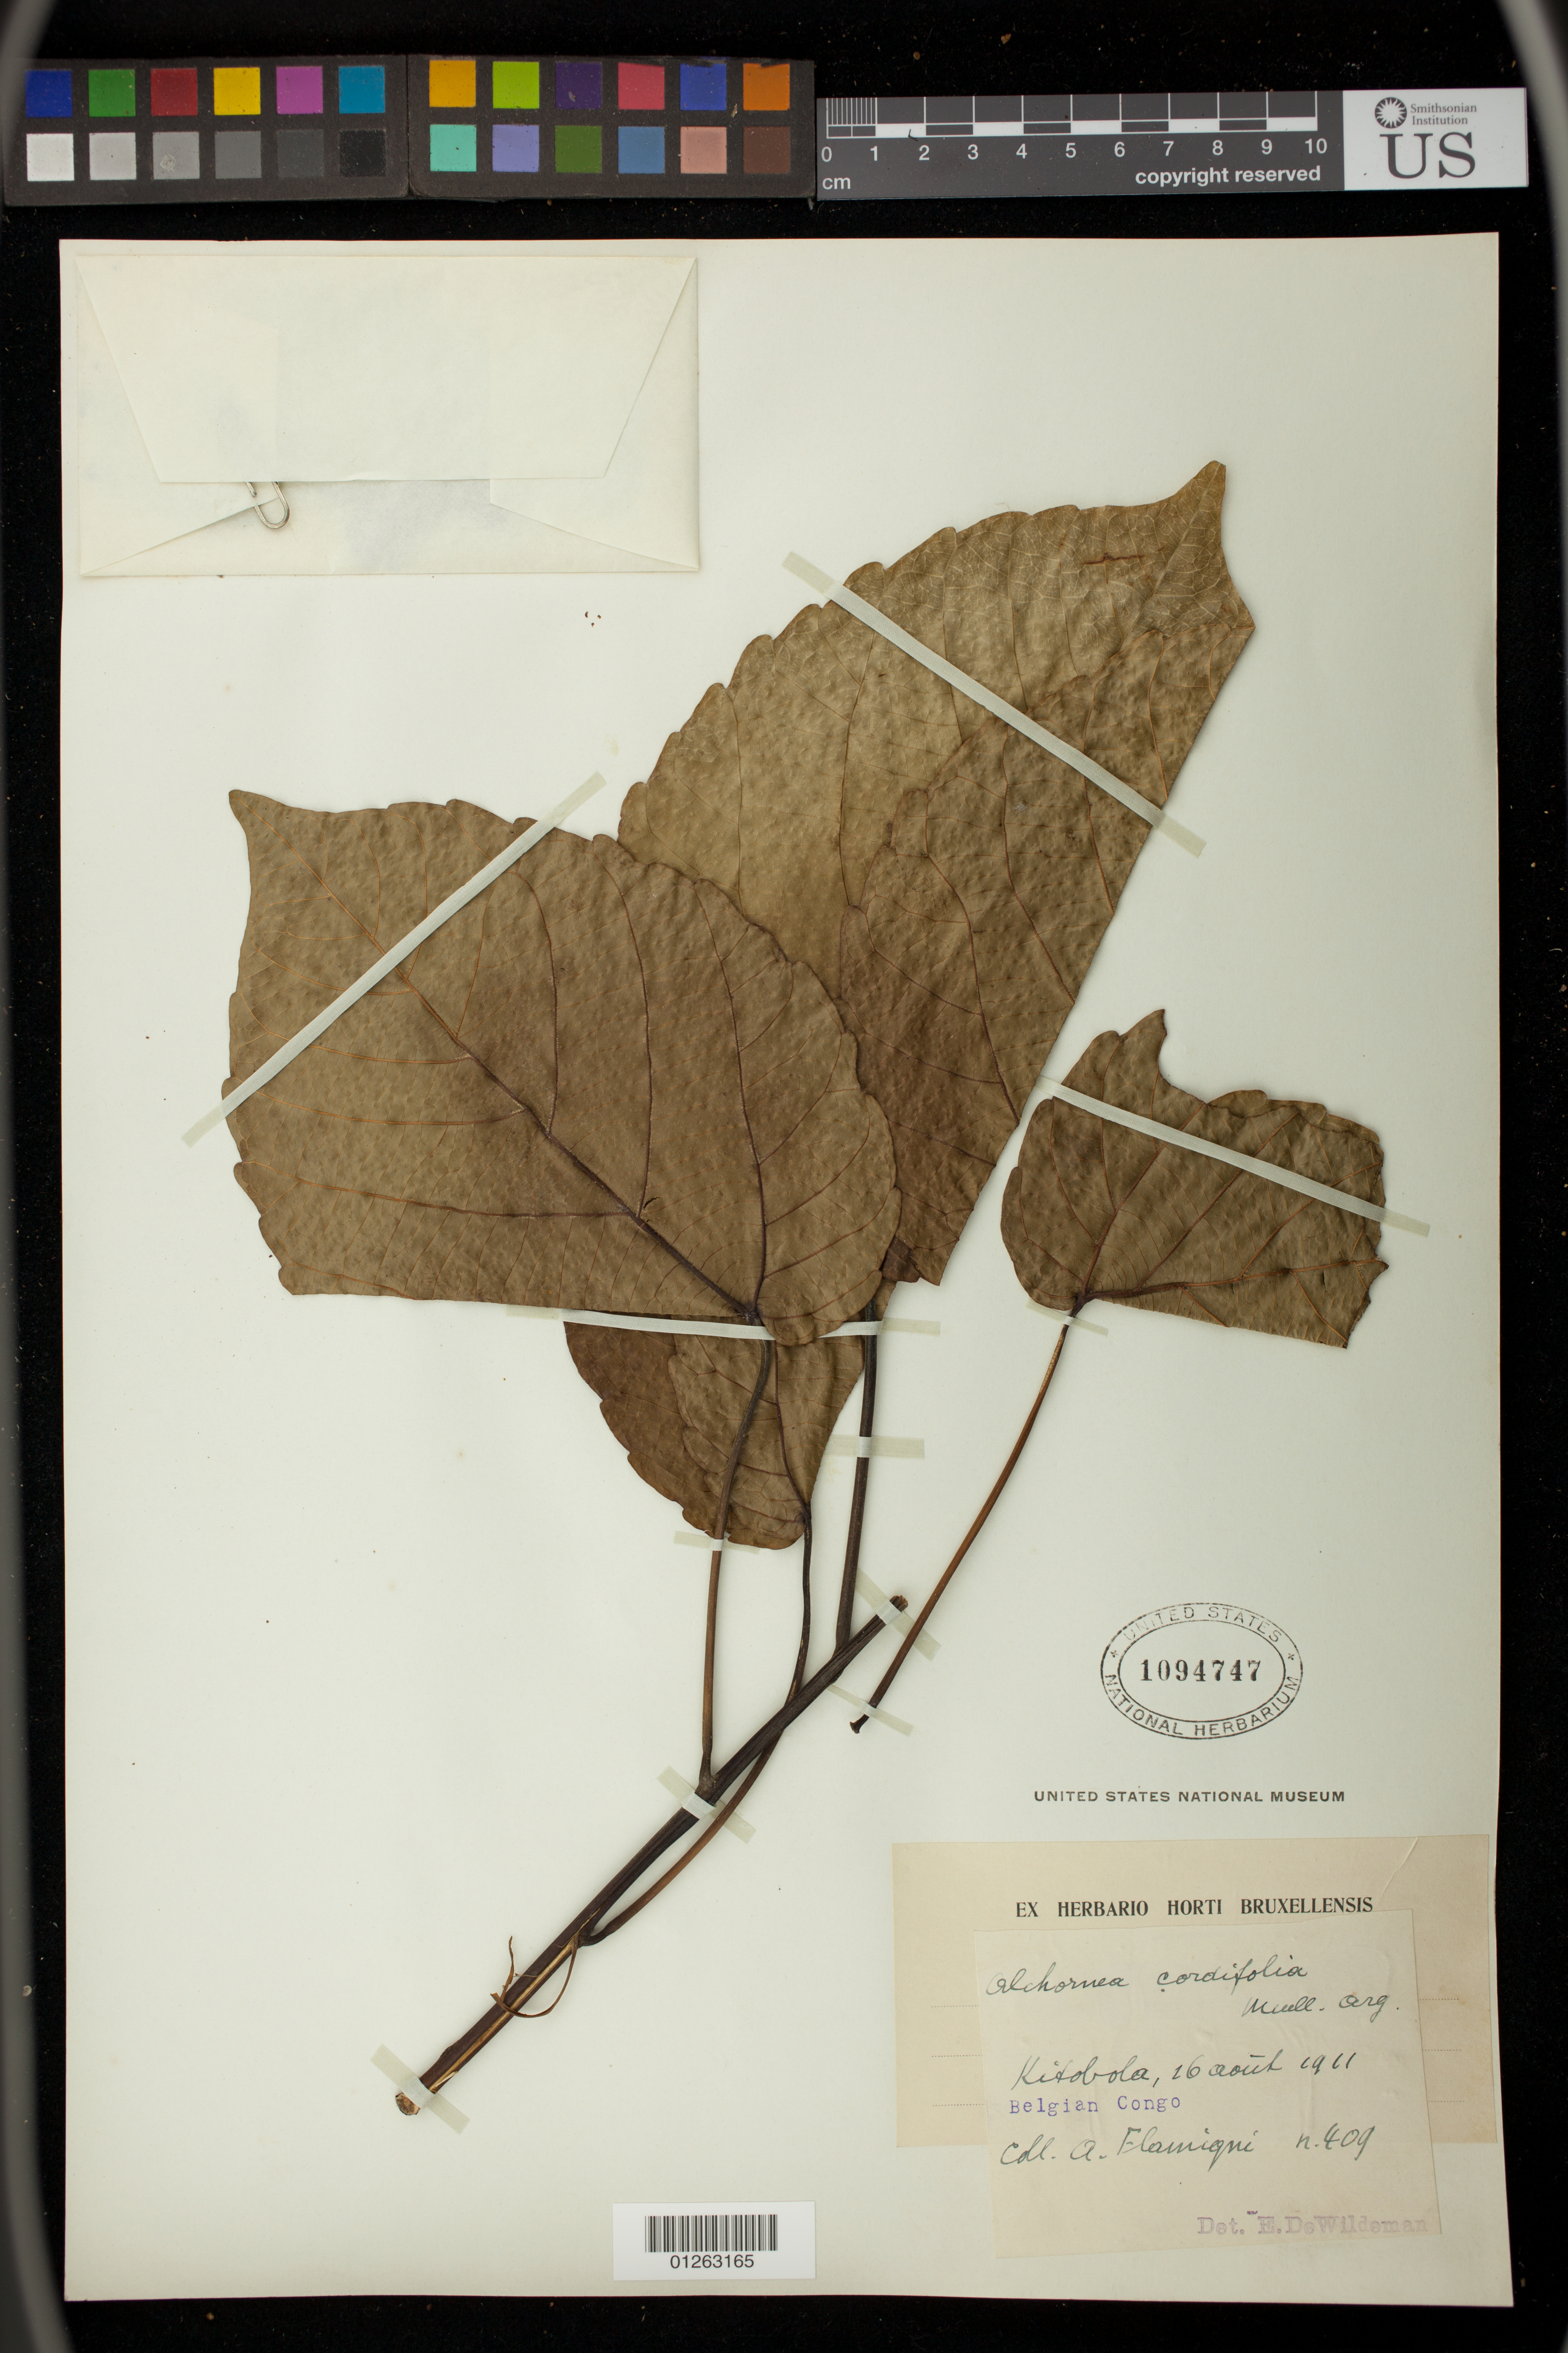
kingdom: Plantae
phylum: Tracheophyta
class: Magnoliopsida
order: Malpighiales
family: Euphorbiaceae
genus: Alchornea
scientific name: Alchornea cordifolia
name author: (Schumach. & Thonn.) Müll. Arg.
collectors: A. Flamigni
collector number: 409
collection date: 1911-04-16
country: Congo, Democratic Republic of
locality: Kitobobo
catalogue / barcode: US 1094747